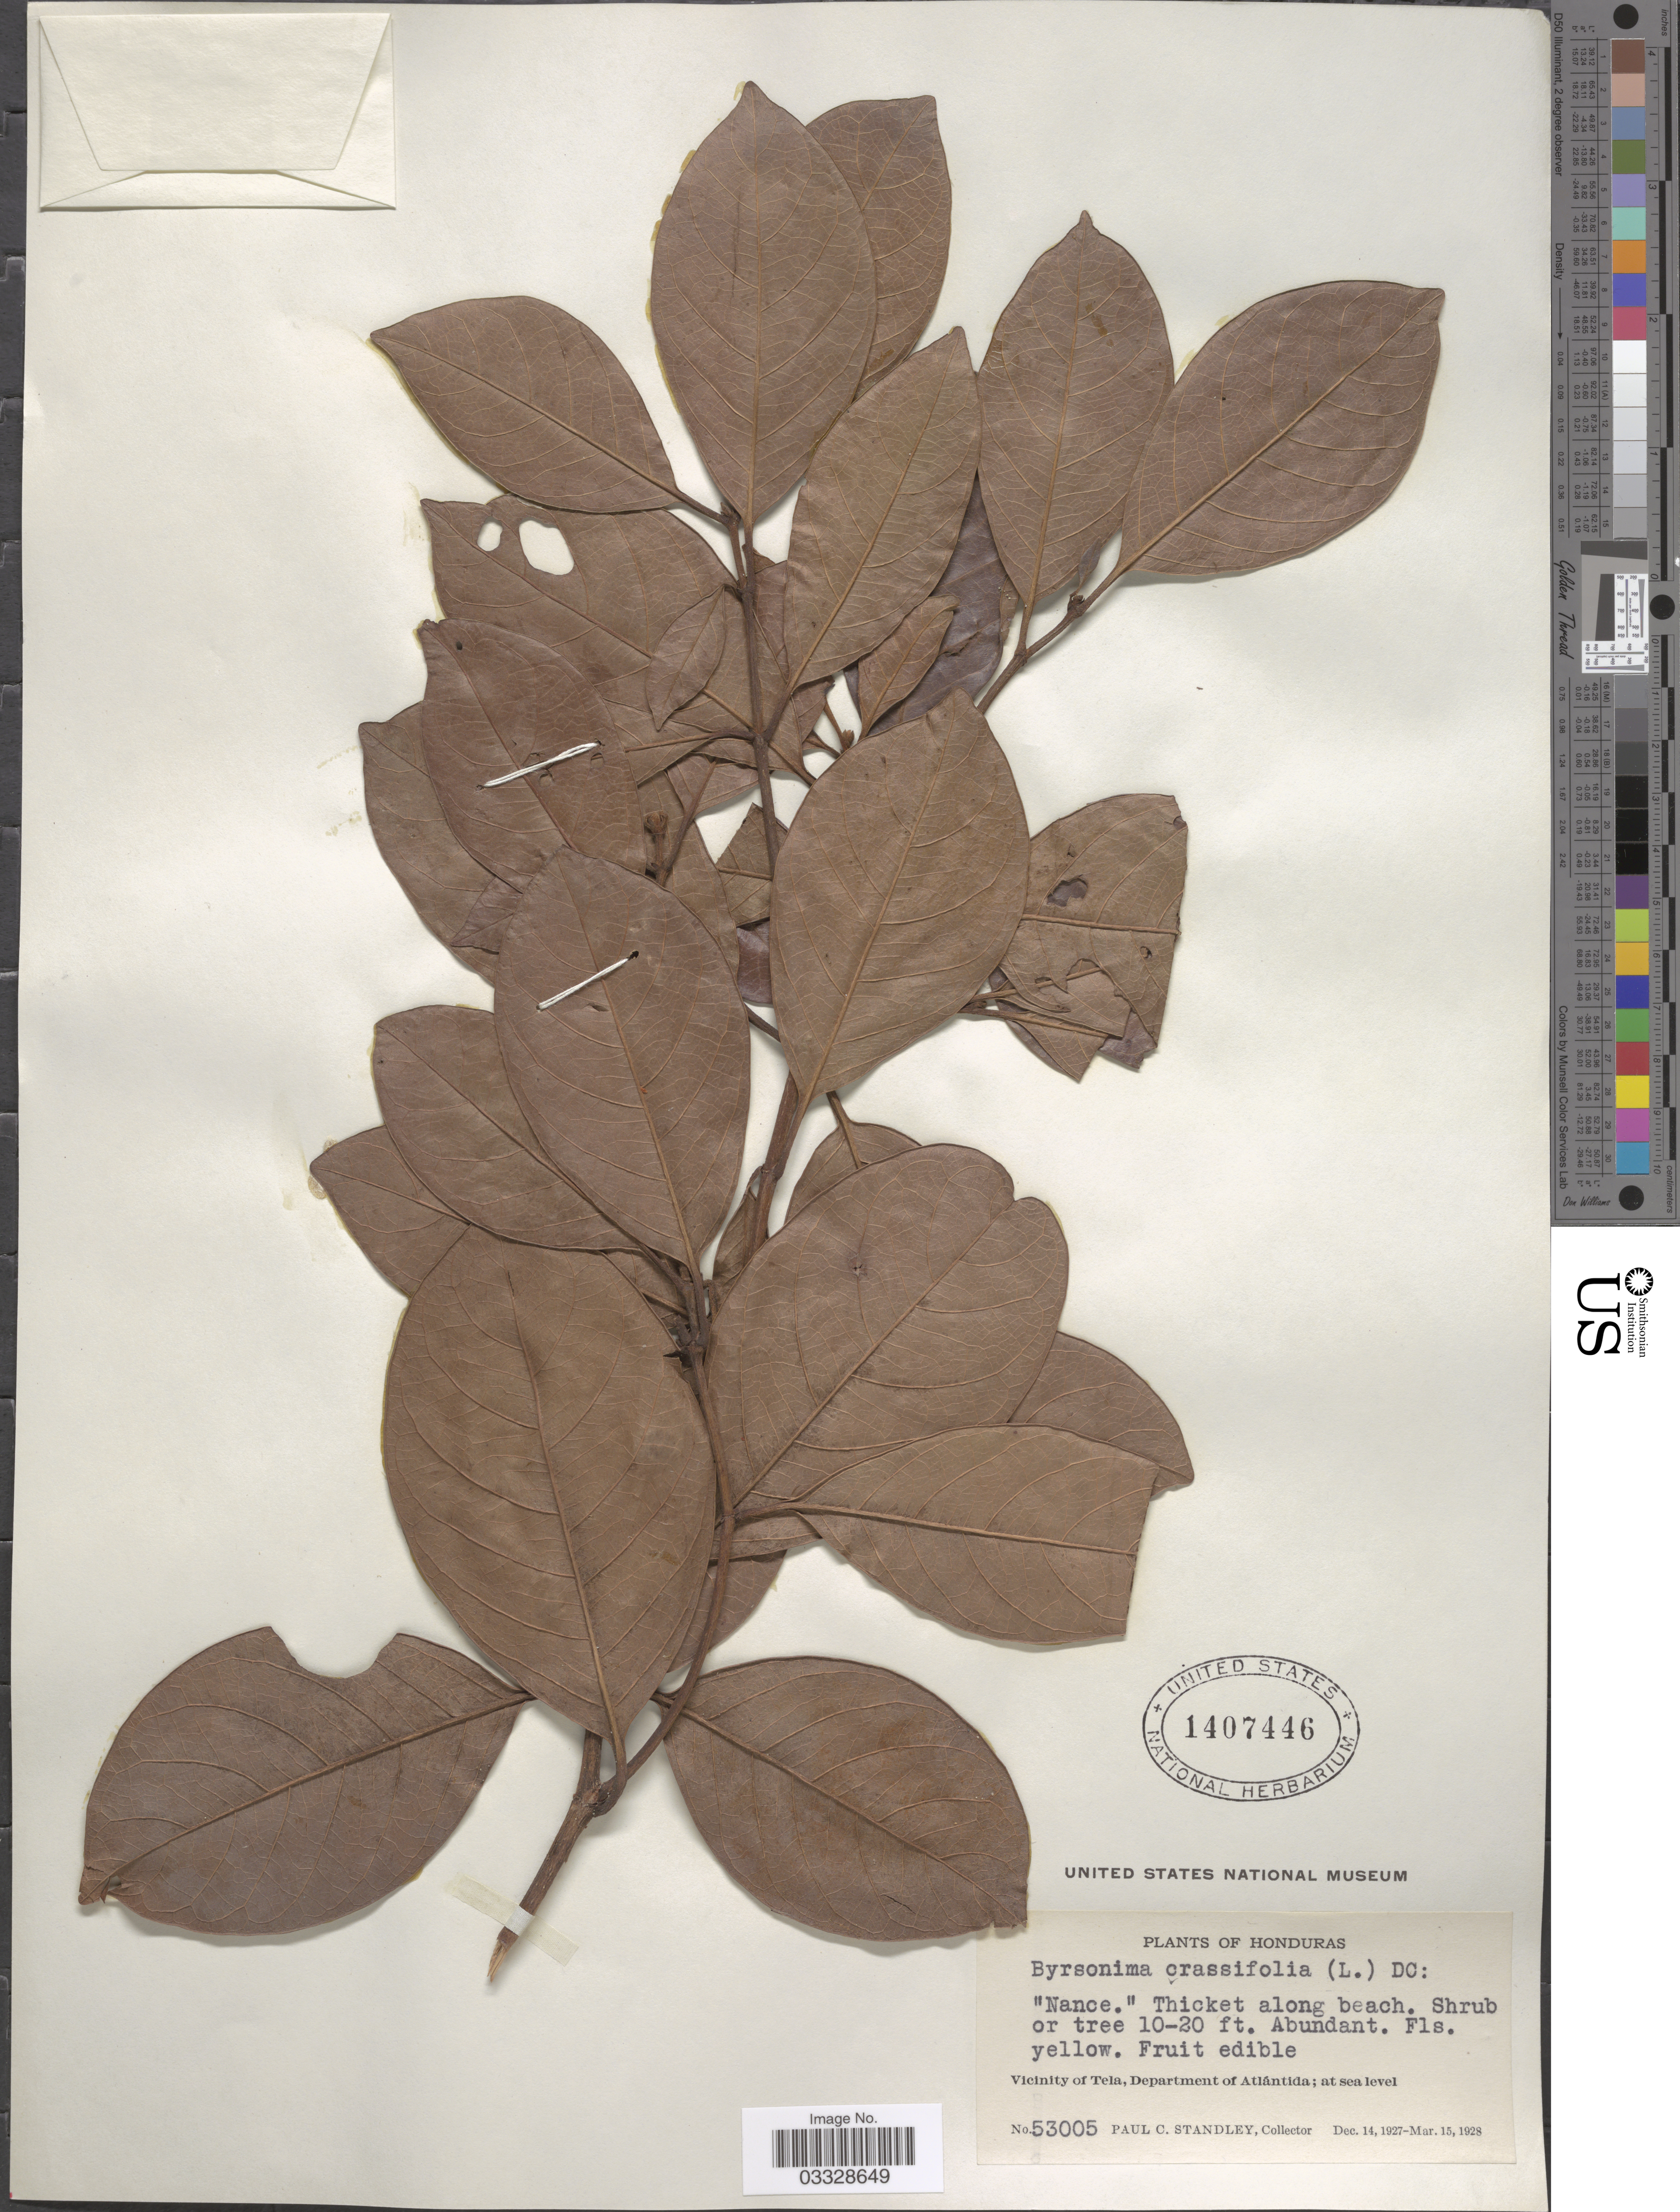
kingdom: Plantae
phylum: Tracheophyta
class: Magnoliopsida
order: Malpighiales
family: Malpighiaceae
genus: Byrsonima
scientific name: Byrsonima crassifolia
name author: (L.) Kunth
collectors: P. C. Standley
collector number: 53005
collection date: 1927-12-14/1928-03-15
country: Honduras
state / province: Atlántida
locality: Vicinity of Tela, Department of Atlántida.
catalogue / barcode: US 1407446